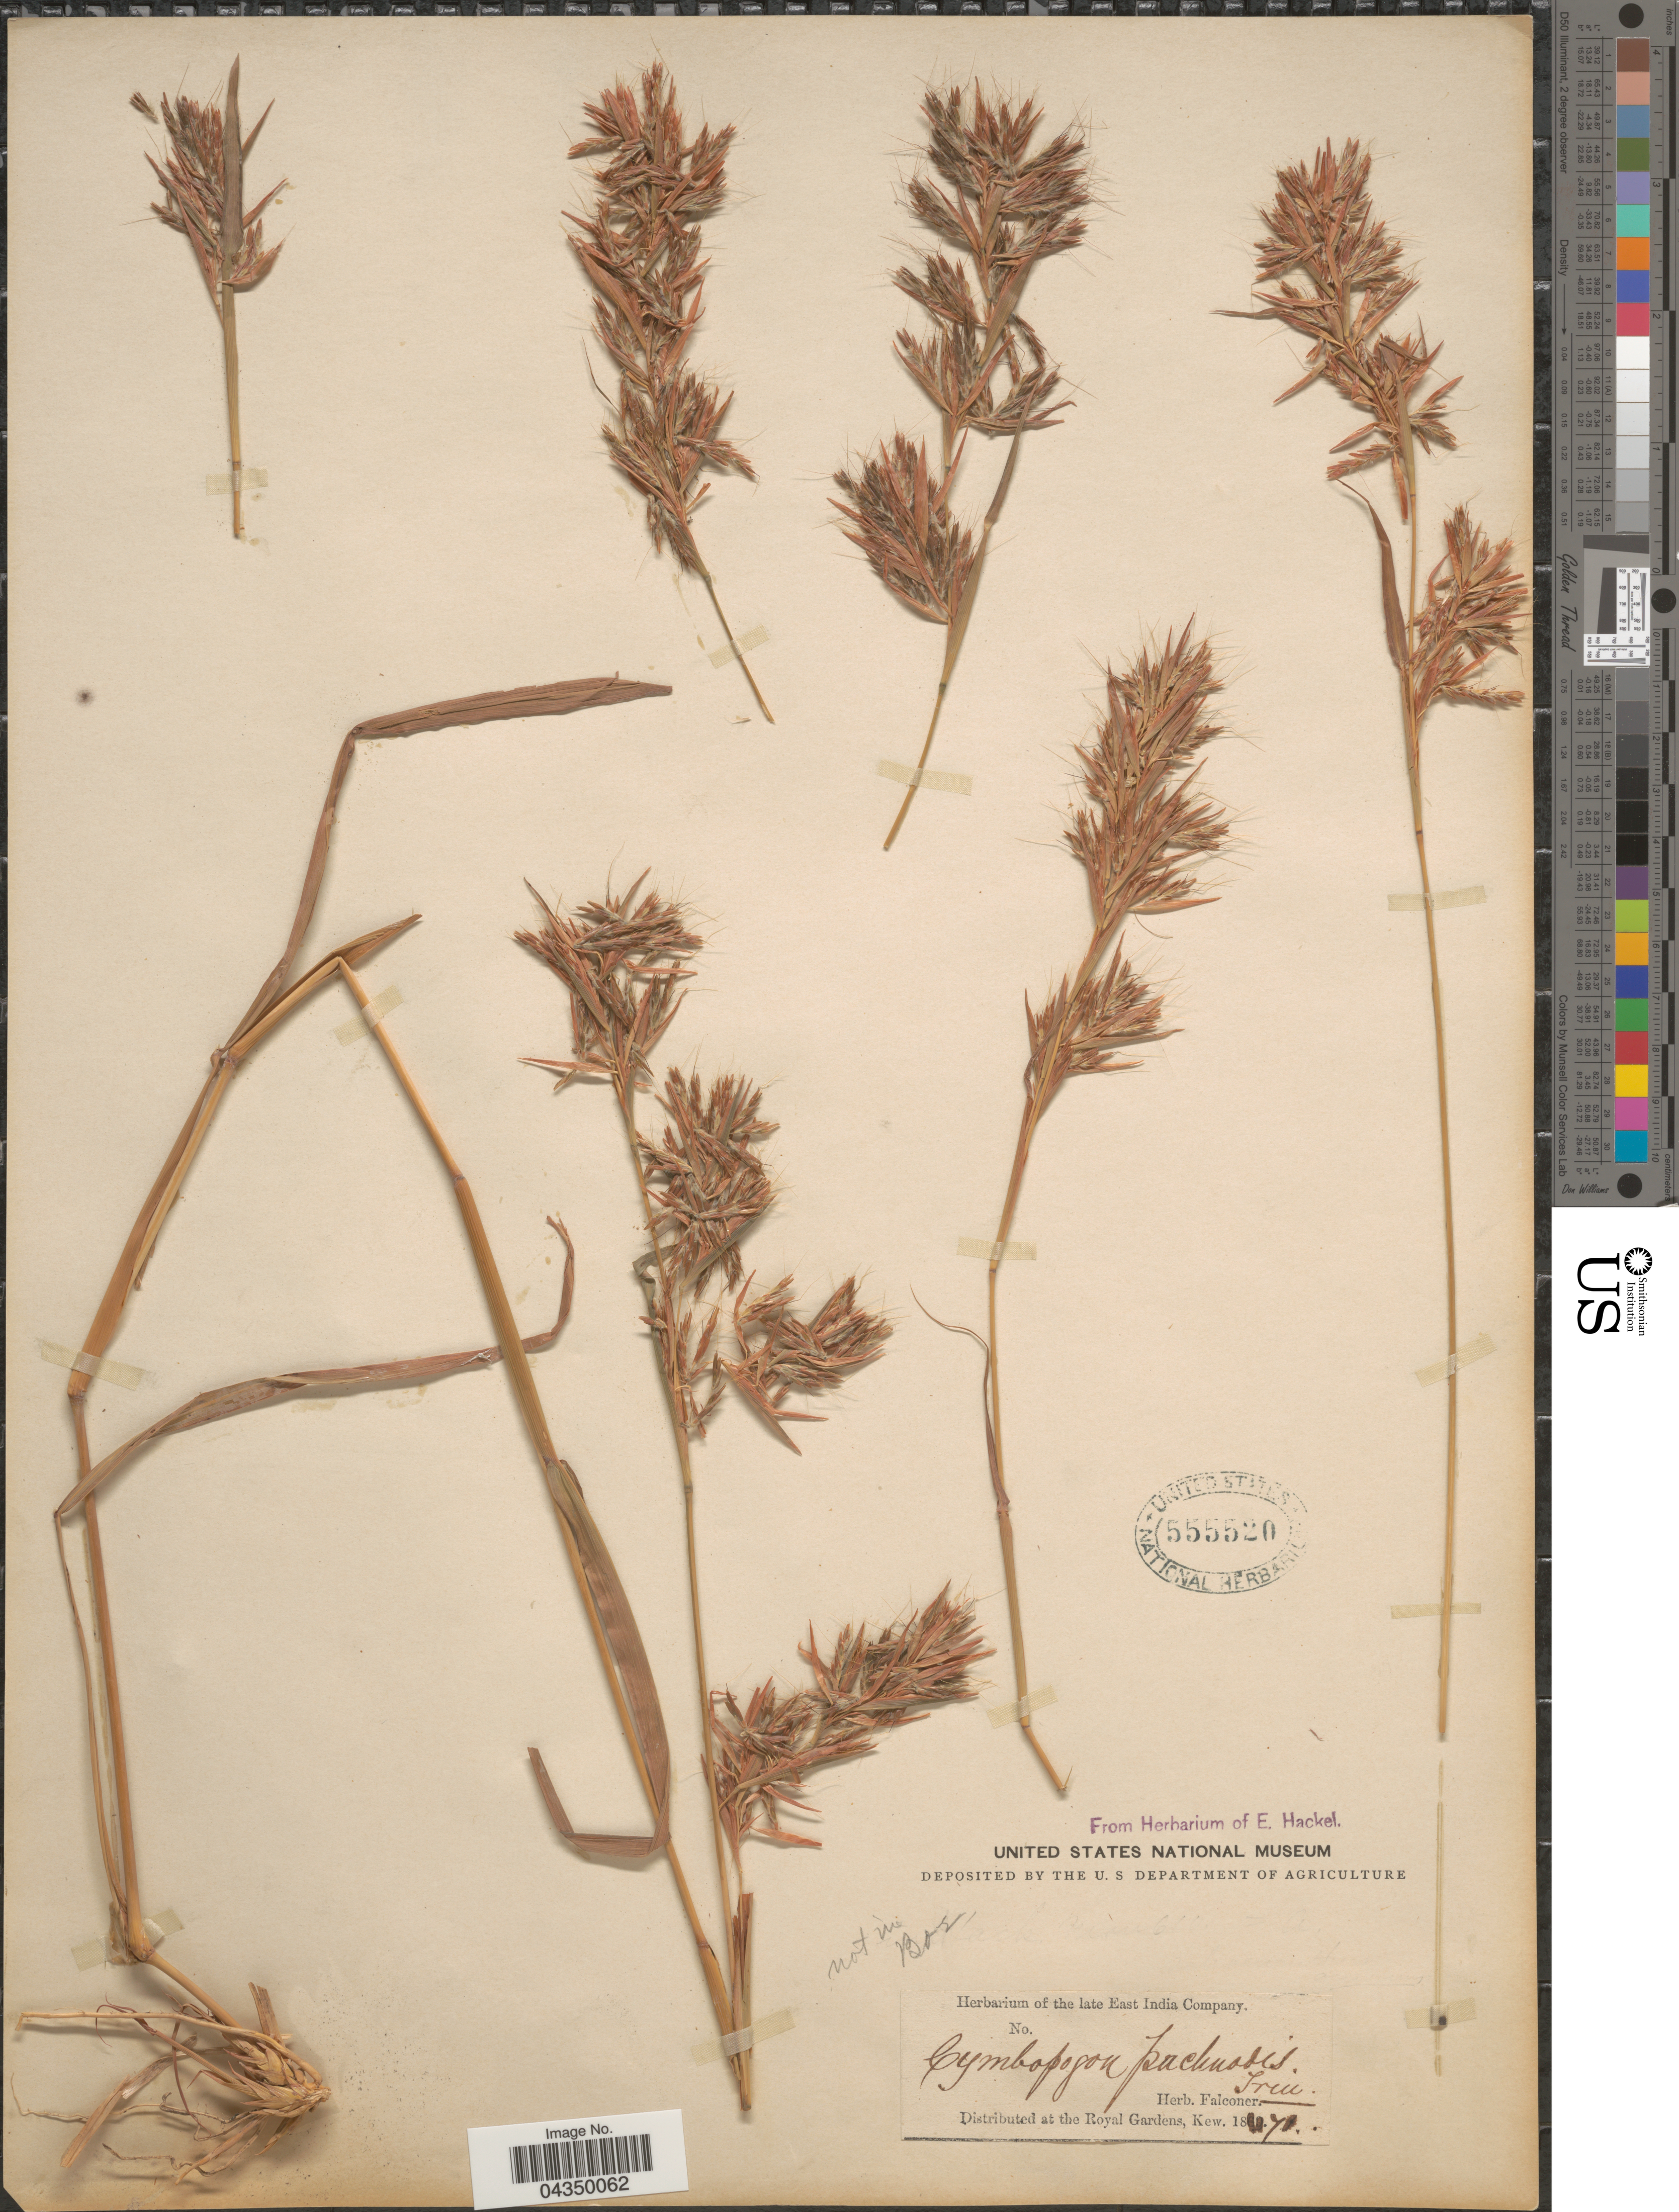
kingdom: Plantae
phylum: Tracheophyta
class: Liliopsida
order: Poales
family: Poaceae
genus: Cymbopogon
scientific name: Cymbopogon polyneuros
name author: Stapf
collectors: ex herb. Falconer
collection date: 1870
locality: Trui. [interpreted]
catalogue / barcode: US 555520